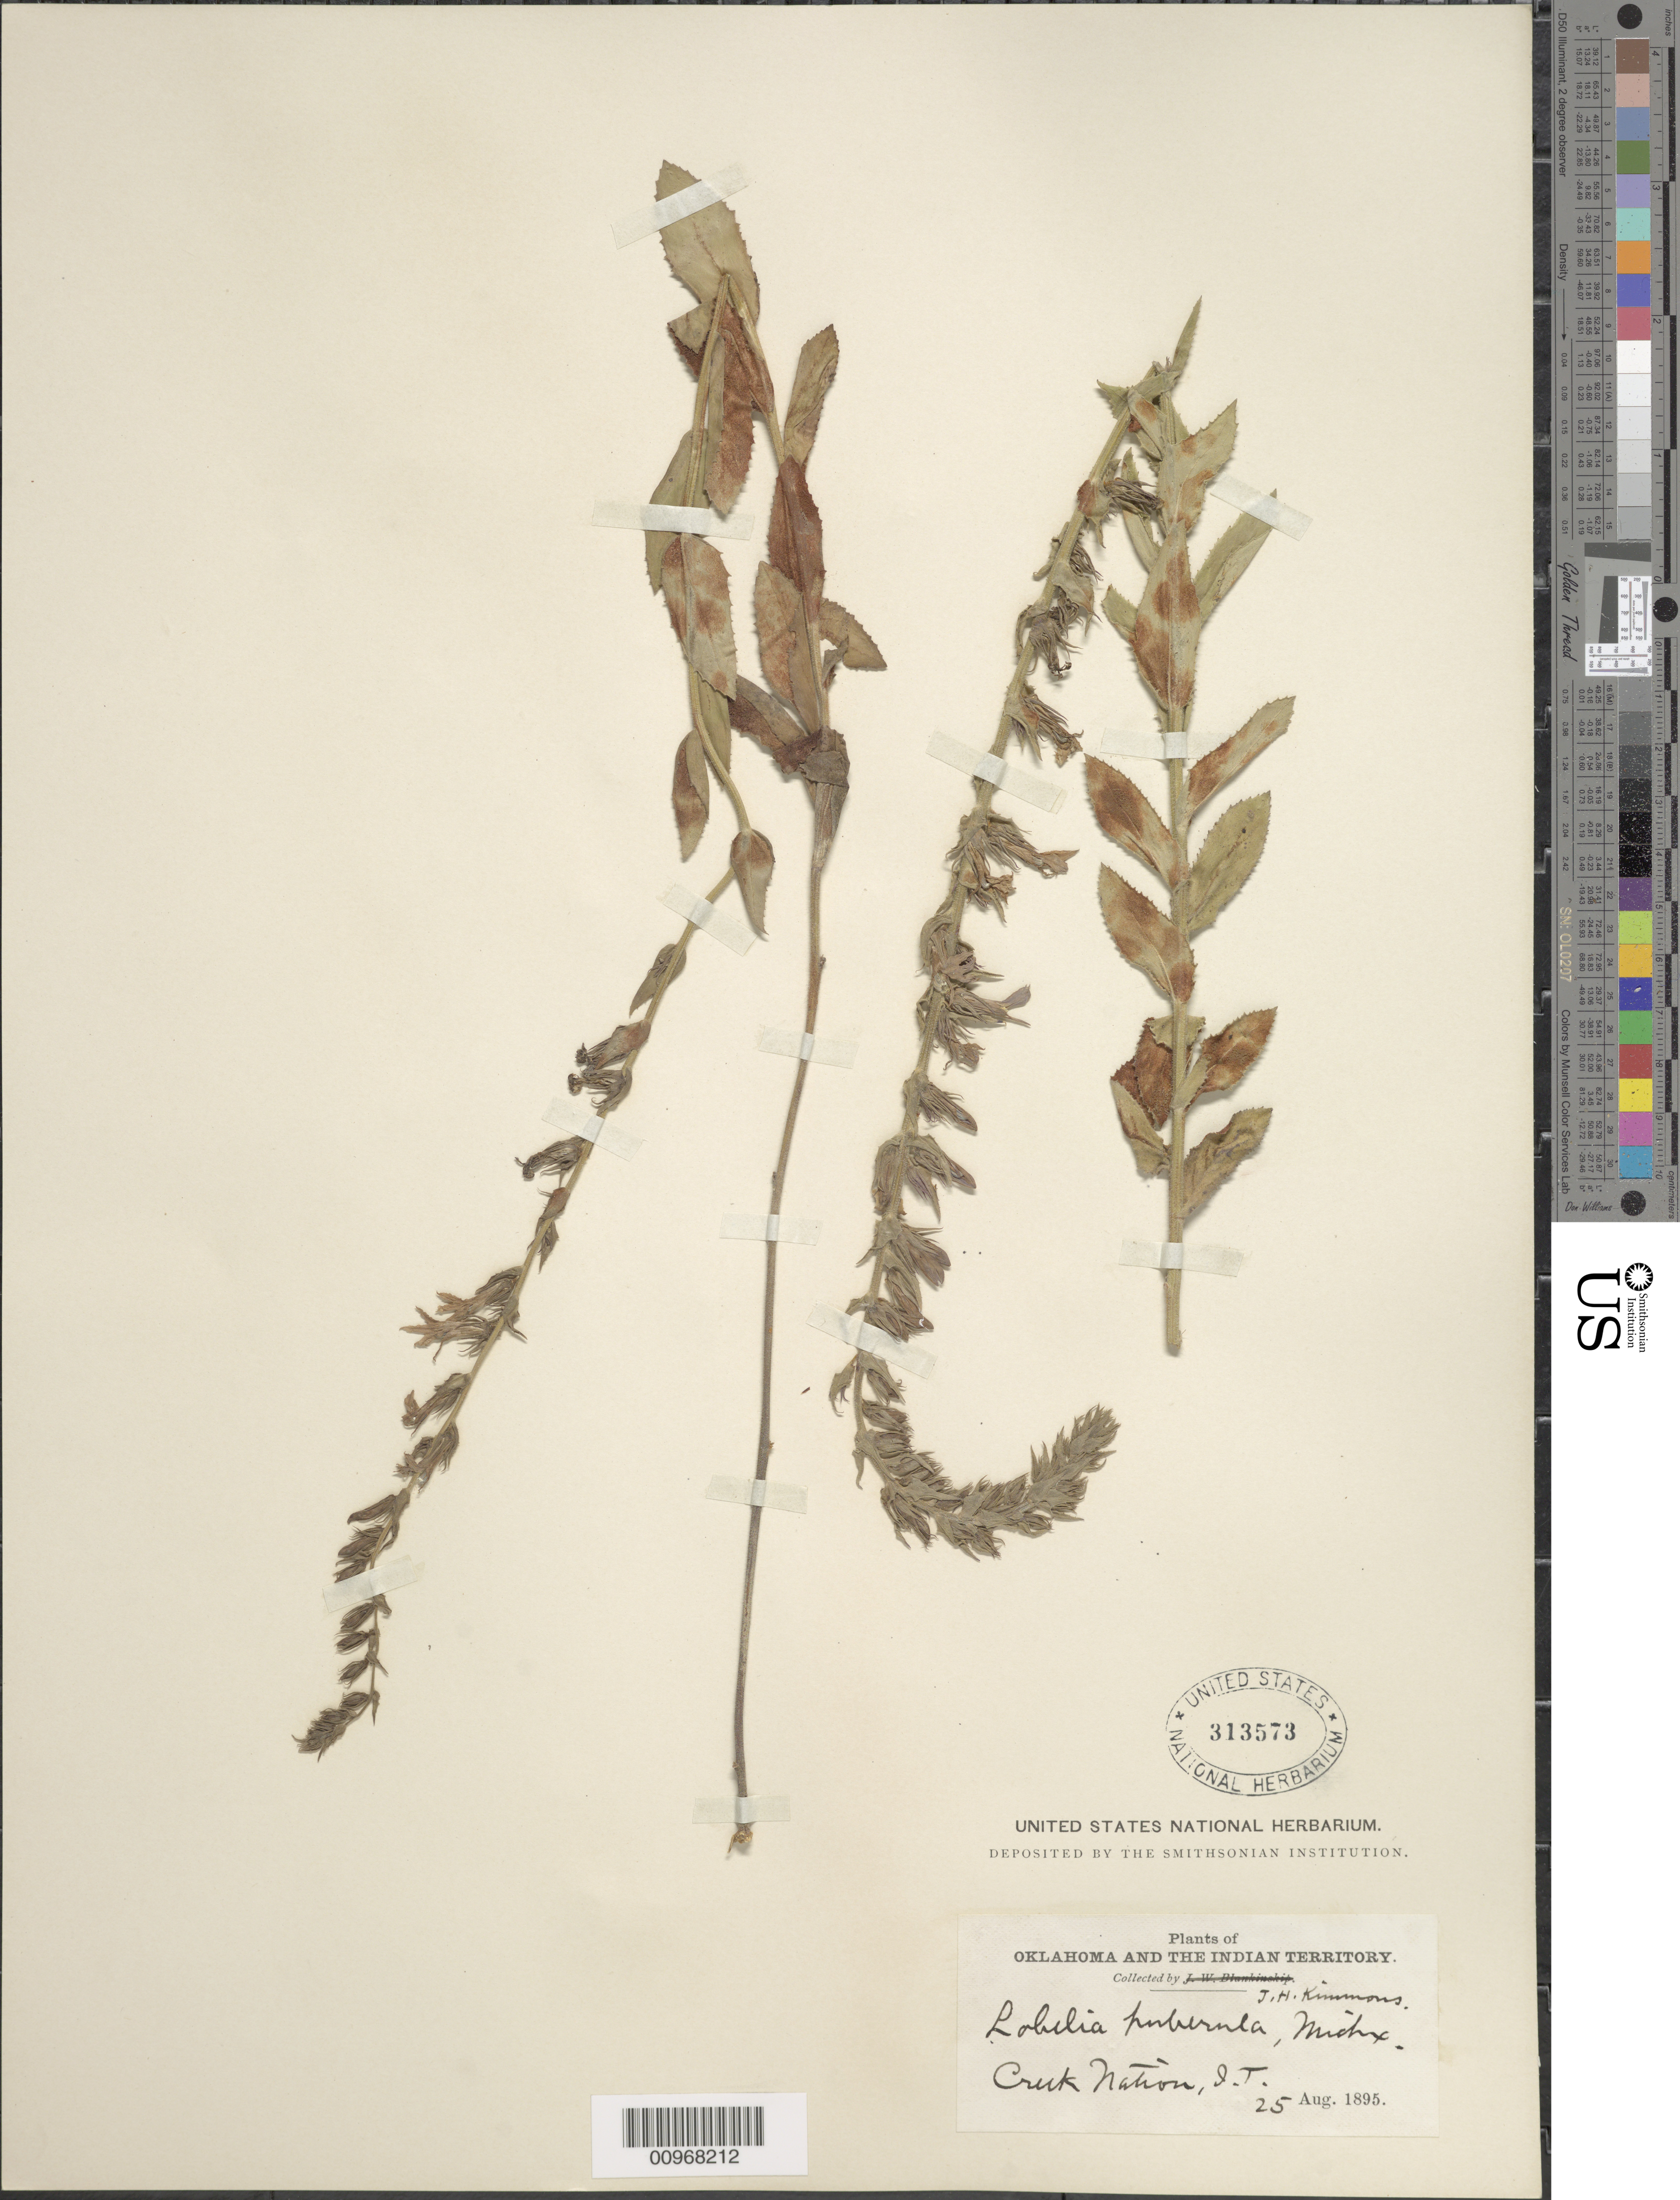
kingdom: Plantae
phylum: Tracheophyta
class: Magnoliopsida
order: Asterales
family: Campanulaceae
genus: Lobelia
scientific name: Lobelia puberula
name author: Michx.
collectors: J. Kimmons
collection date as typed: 25 Aug 1895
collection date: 1895-08-25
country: United States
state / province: Oklahoma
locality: Cherokee nation, Indian Territory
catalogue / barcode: US 313573